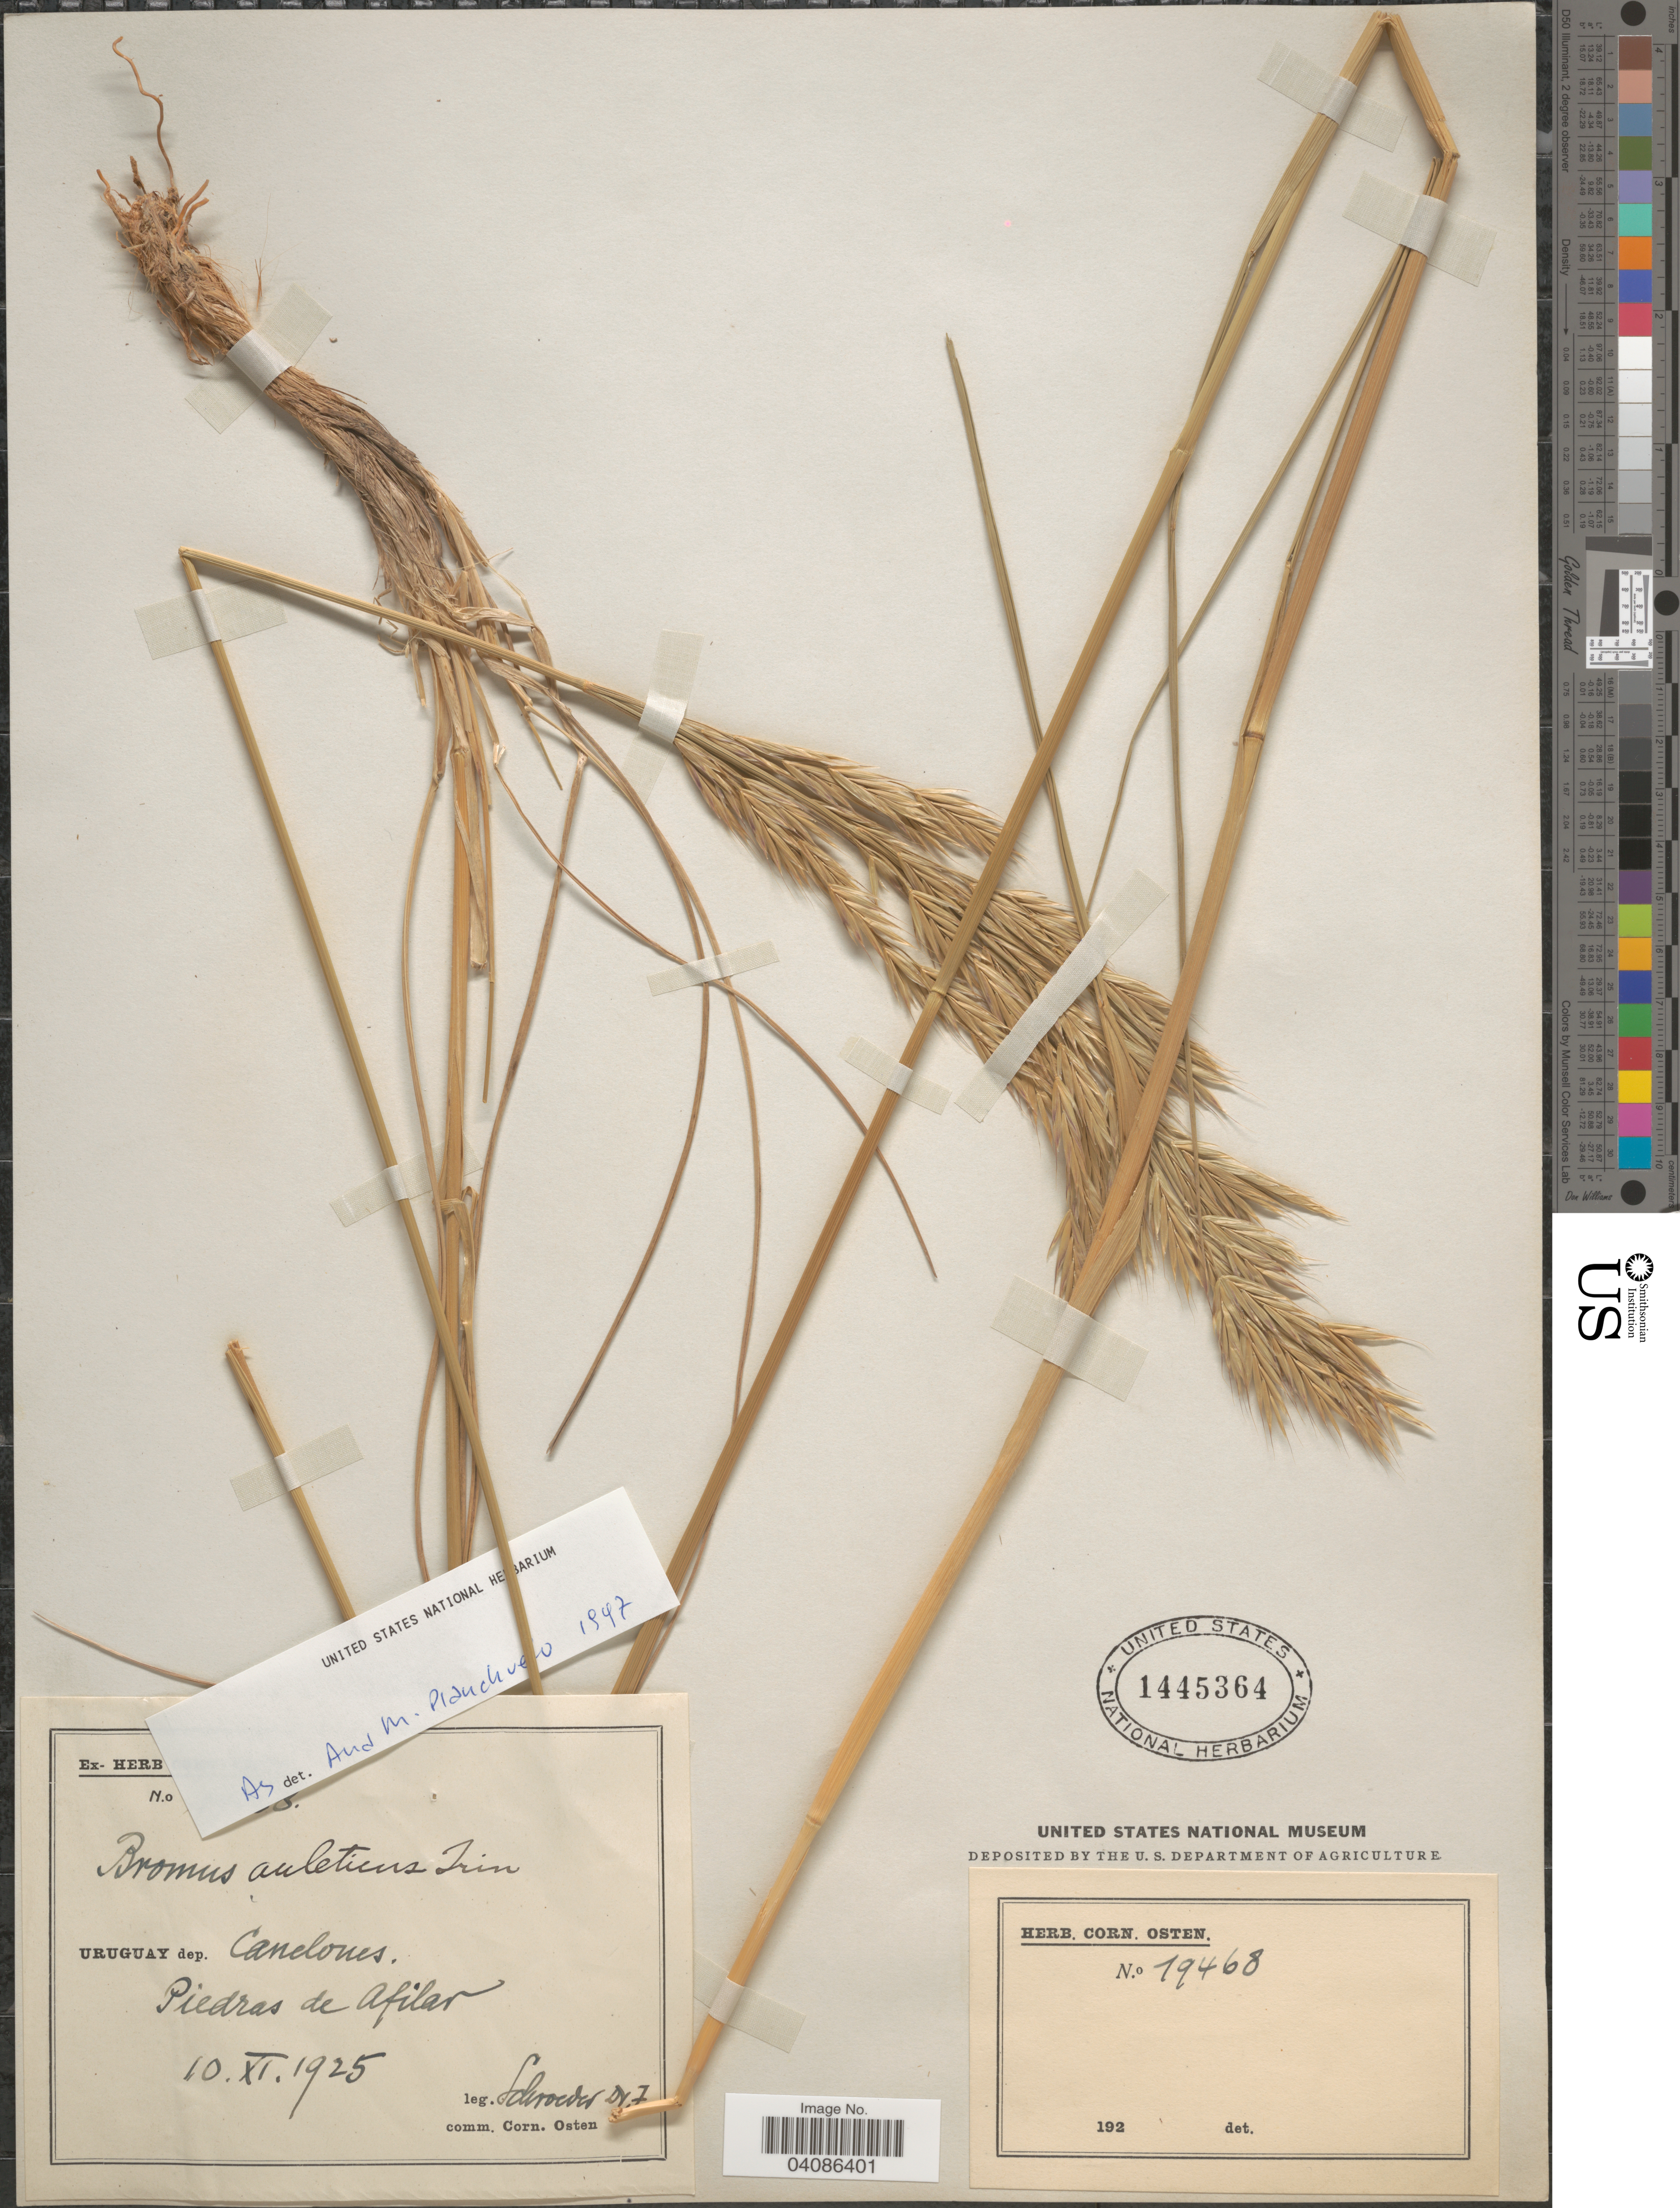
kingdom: Plantae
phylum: Tracheophyta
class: Liliopsida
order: Poales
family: Poaceae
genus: Bromus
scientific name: Bromus auleticus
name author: Trin. ex Nees in Mart.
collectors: F. Schroeder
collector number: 19468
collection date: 1925-11-10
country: Uruguay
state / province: Canelones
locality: Dep. Canelones. Piedras de Afilar.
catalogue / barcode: US 1445364